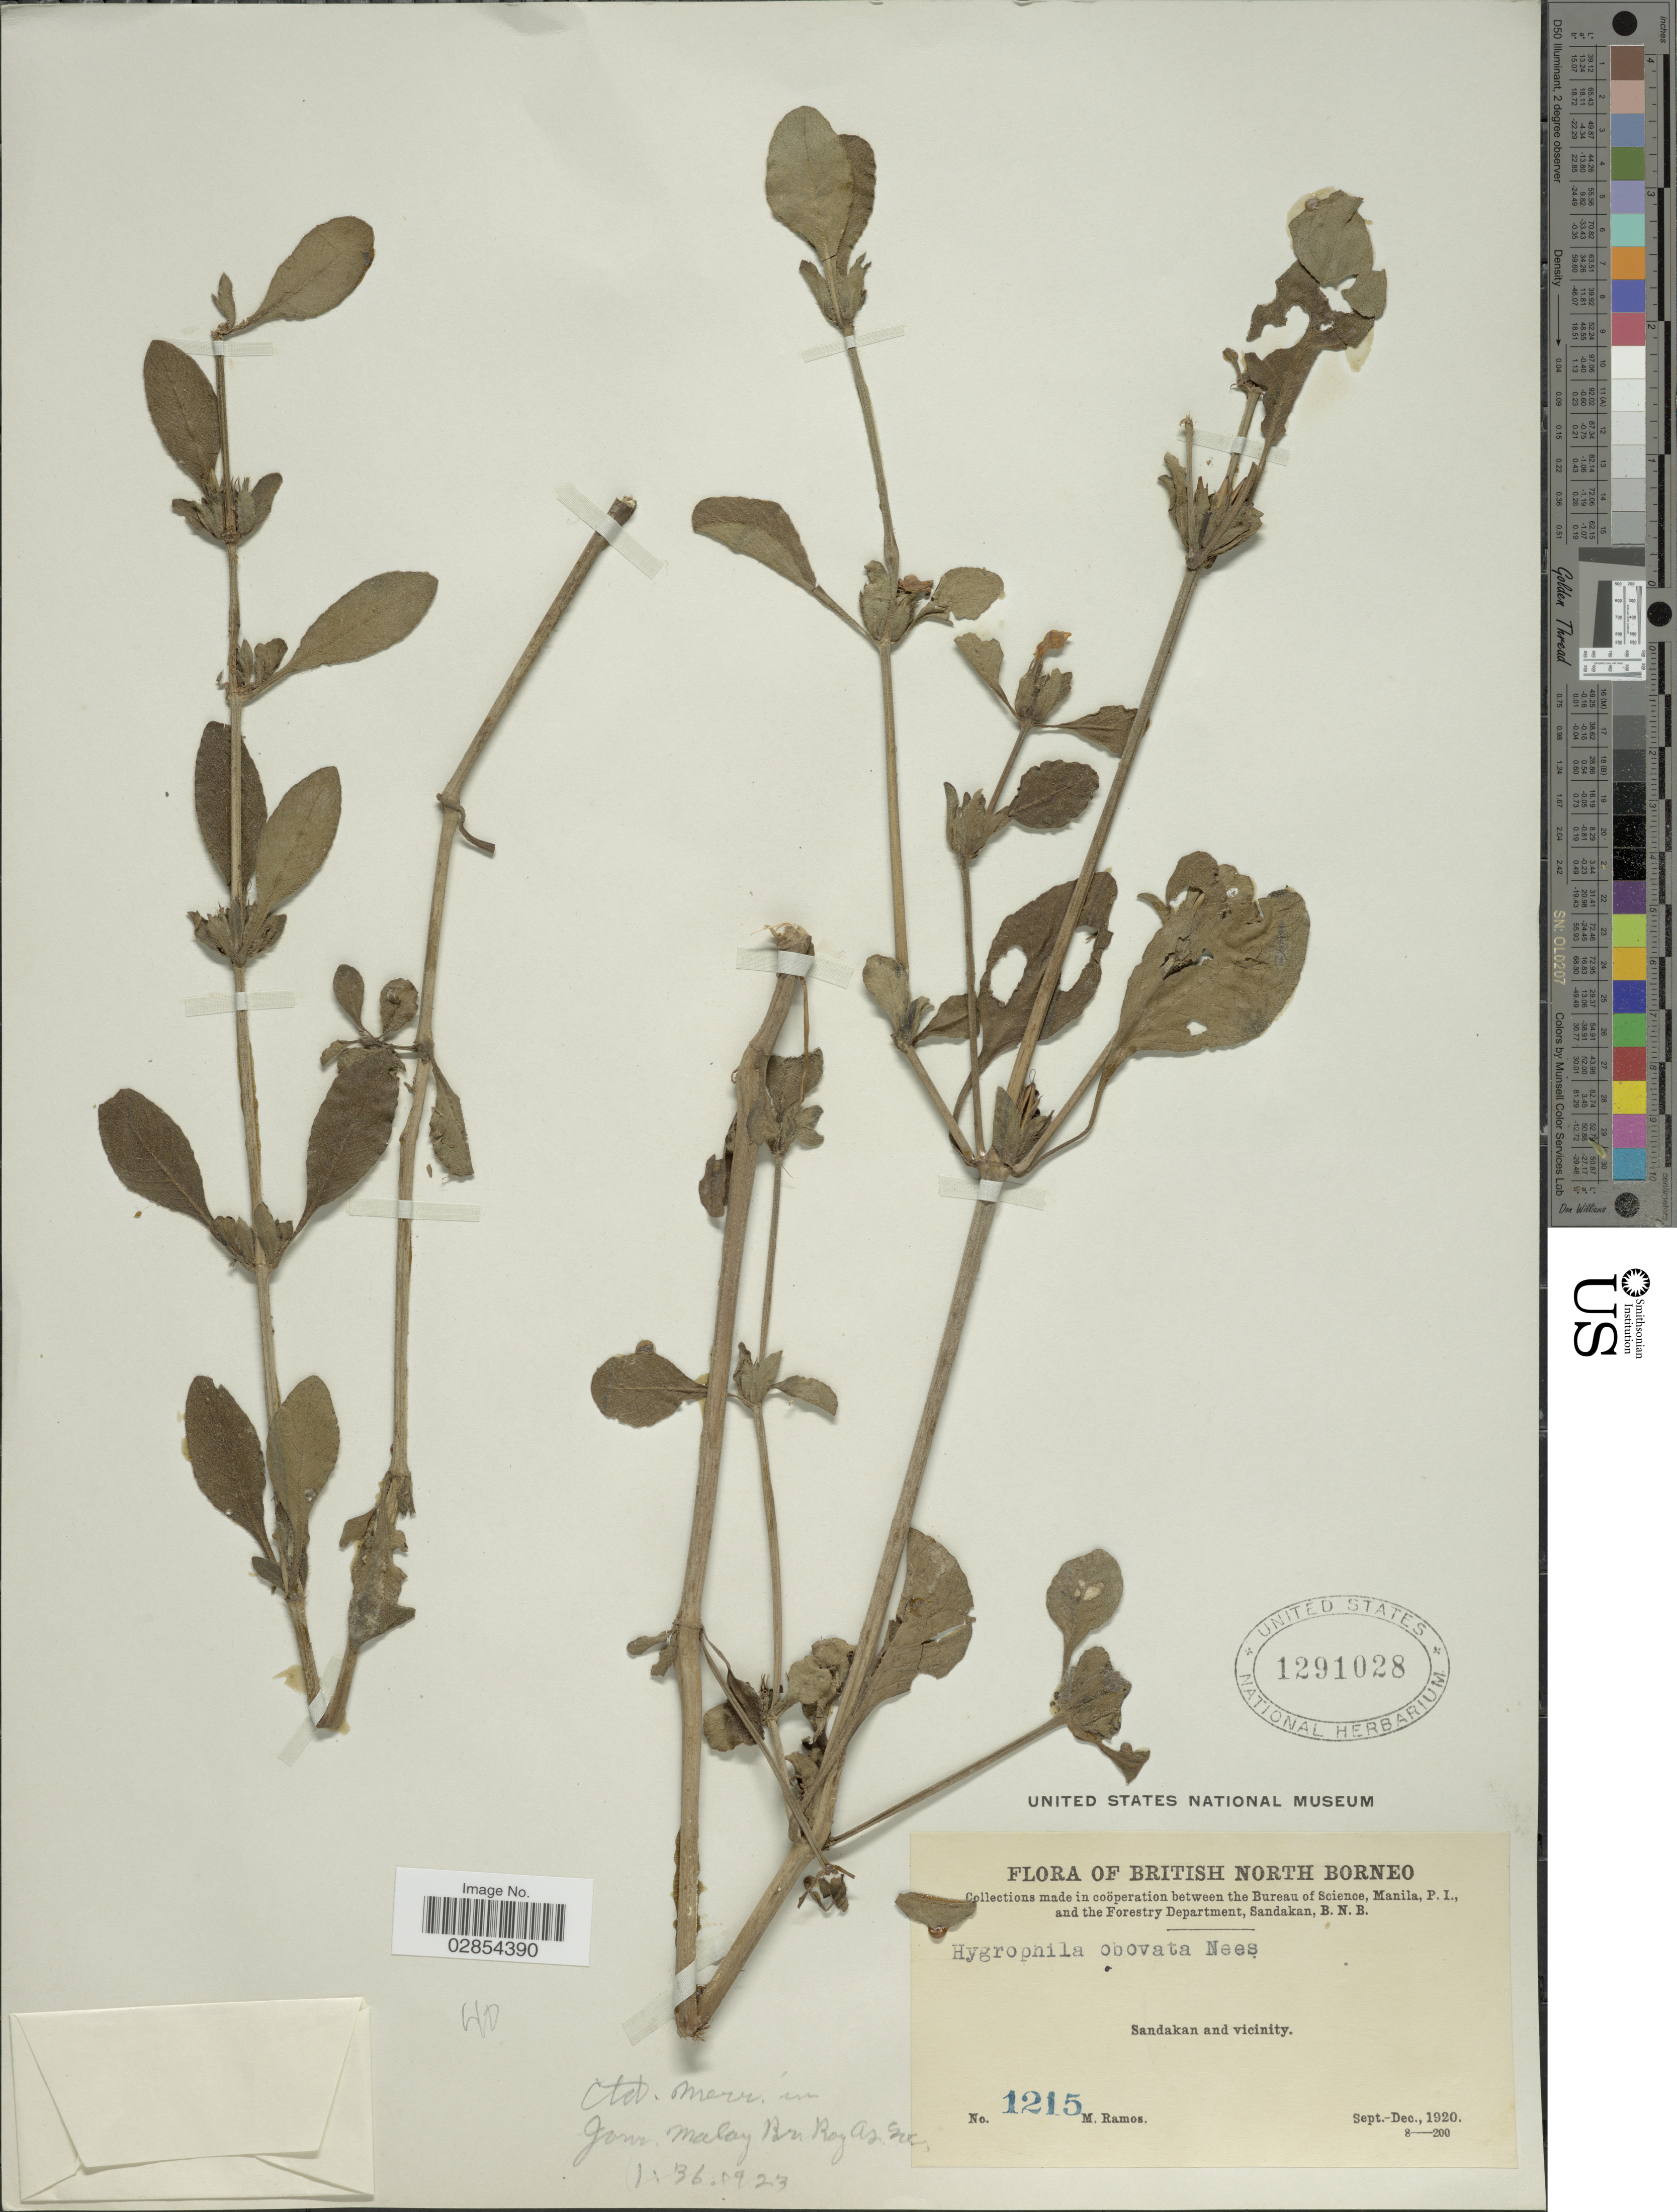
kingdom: Plantae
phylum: Tracheophyta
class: Magnoliopsida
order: Lamiales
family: Acanthaceae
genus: Hygrophila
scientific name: Hygrophila obovata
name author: Wight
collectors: M. Ramos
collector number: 1215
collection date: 1920-09/1920-12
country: Malaysia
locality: British North Borneo. Sandakan and vicinity.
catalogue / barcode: US 1291028